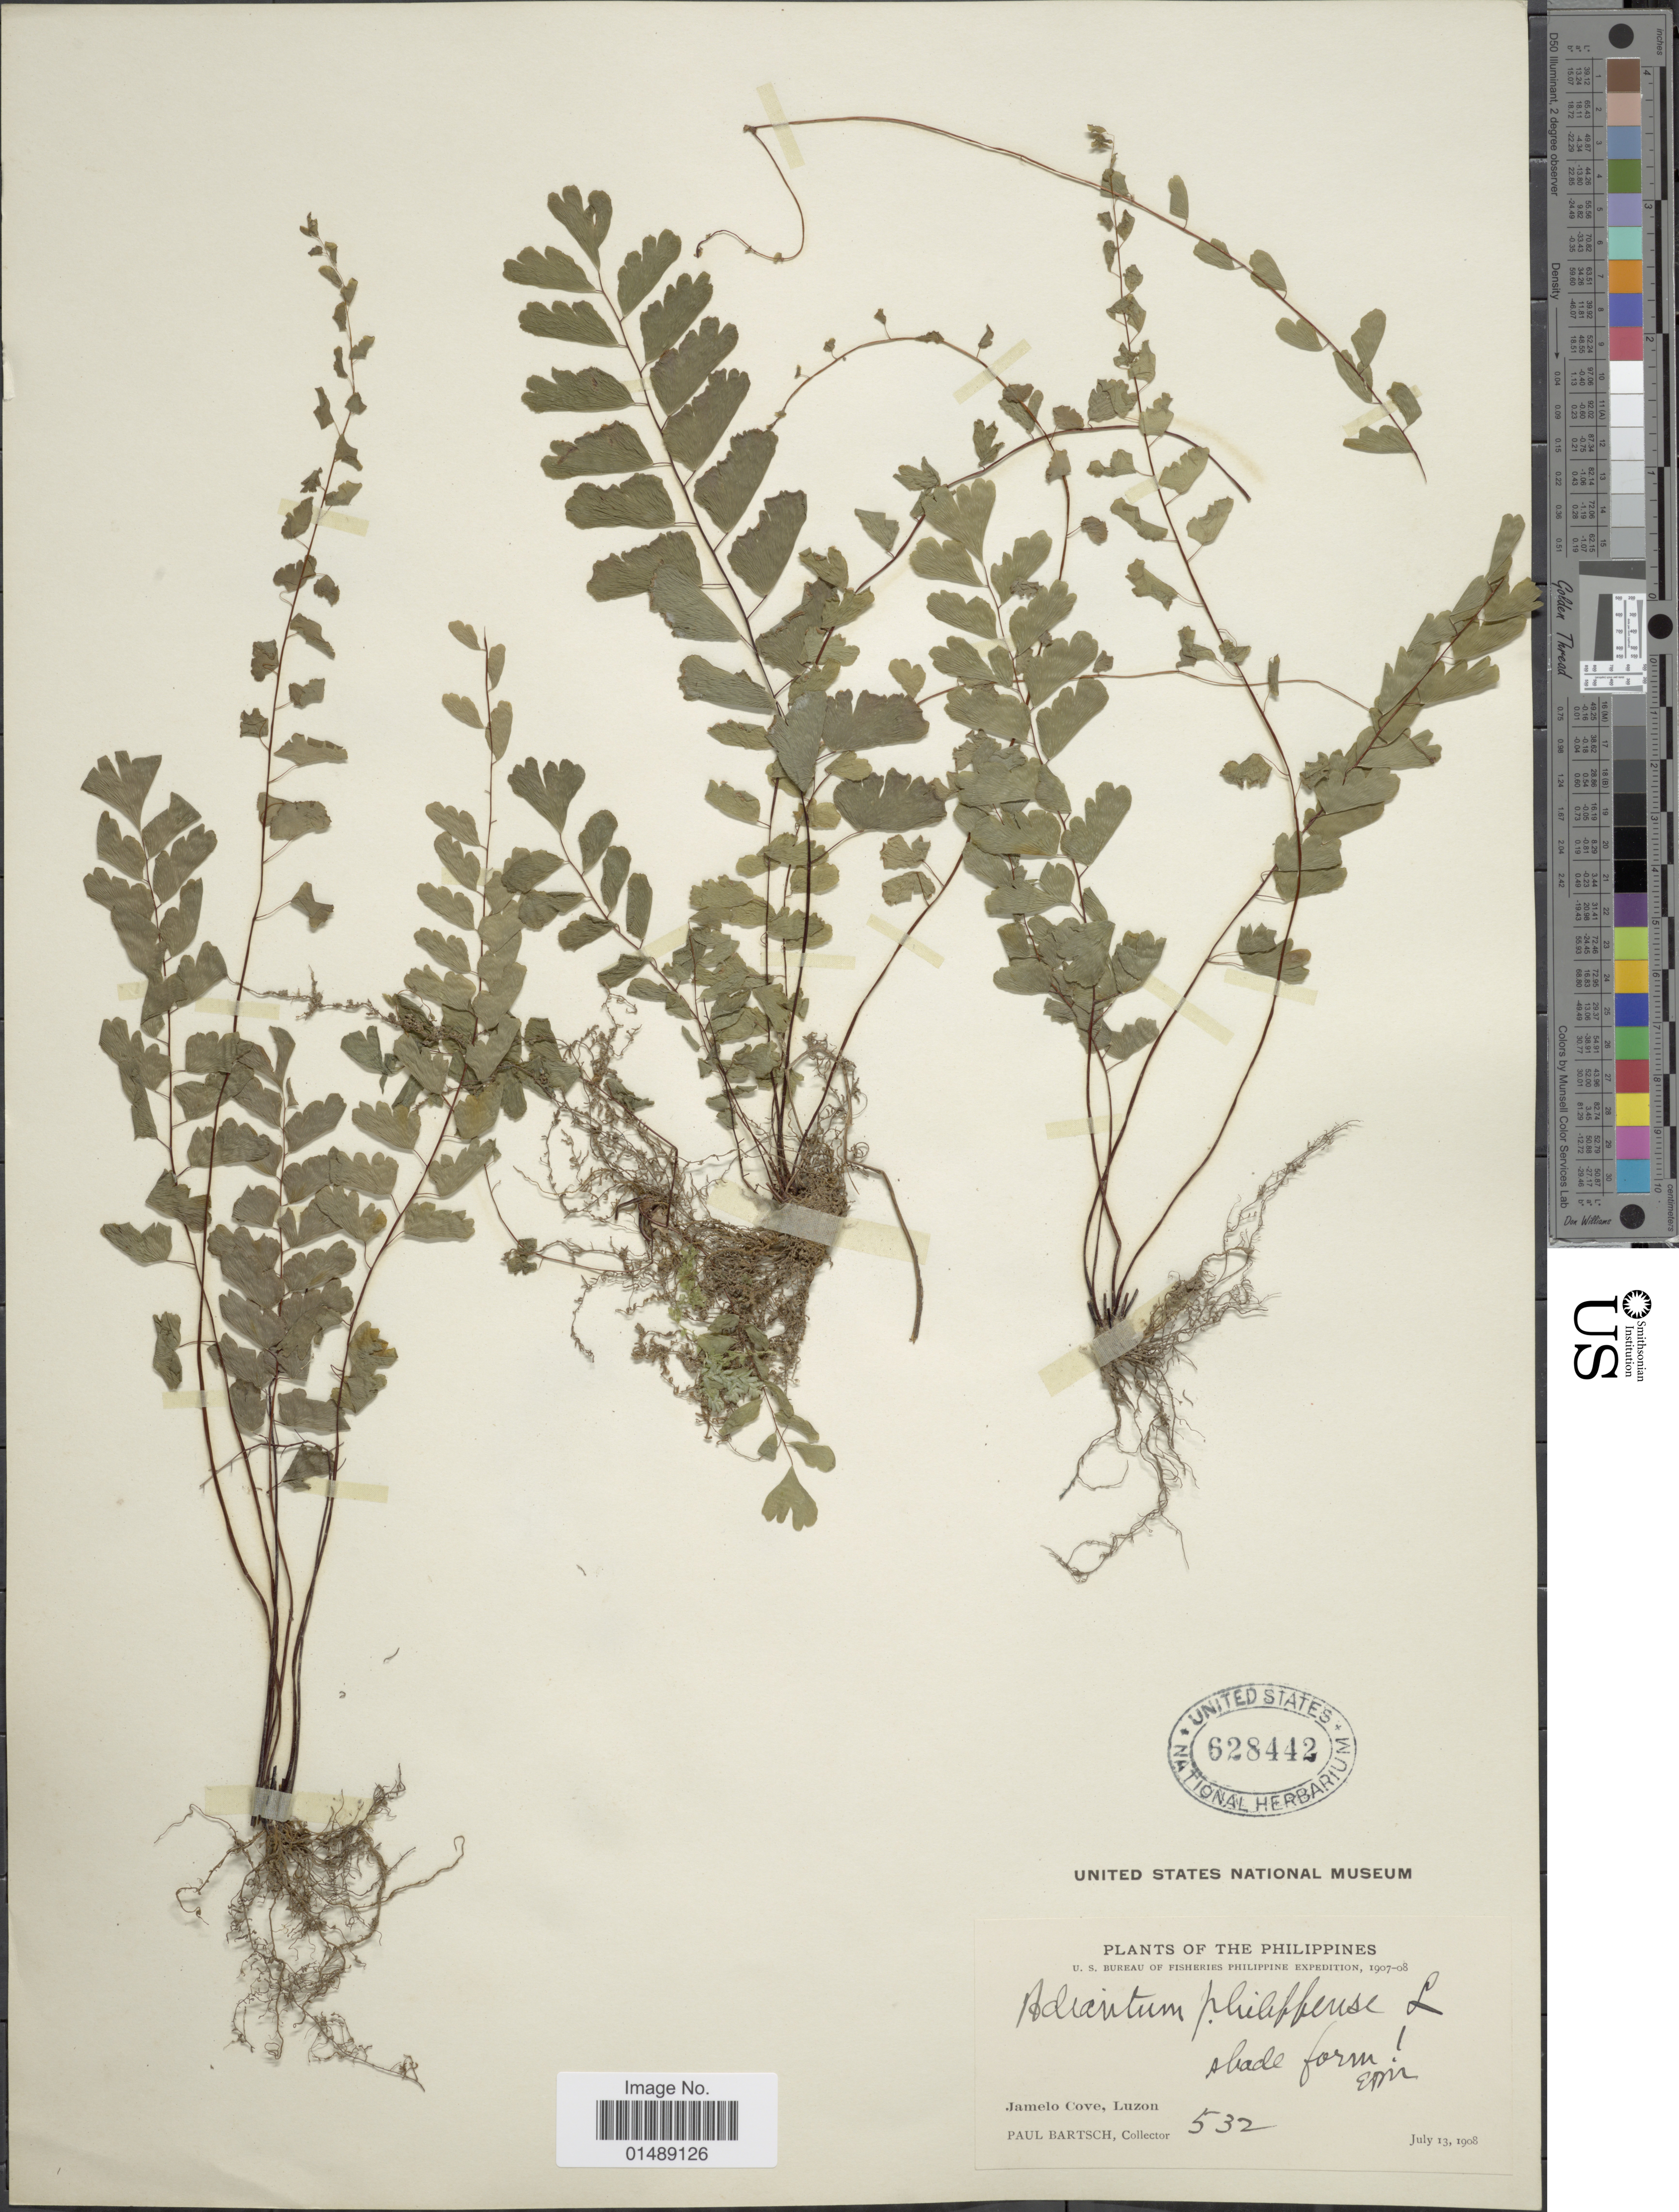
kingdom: Plantae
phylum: Tracheophyta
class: Polypodiopsida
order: Polypodiales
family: Pteridaceae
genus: Adiantum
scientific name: Adiantum philippense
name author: L.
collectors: P. Bartsch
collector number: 532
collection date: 1908-07-13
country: Philippines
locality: Jamelo Cove, Luzon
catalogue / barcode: US 628442